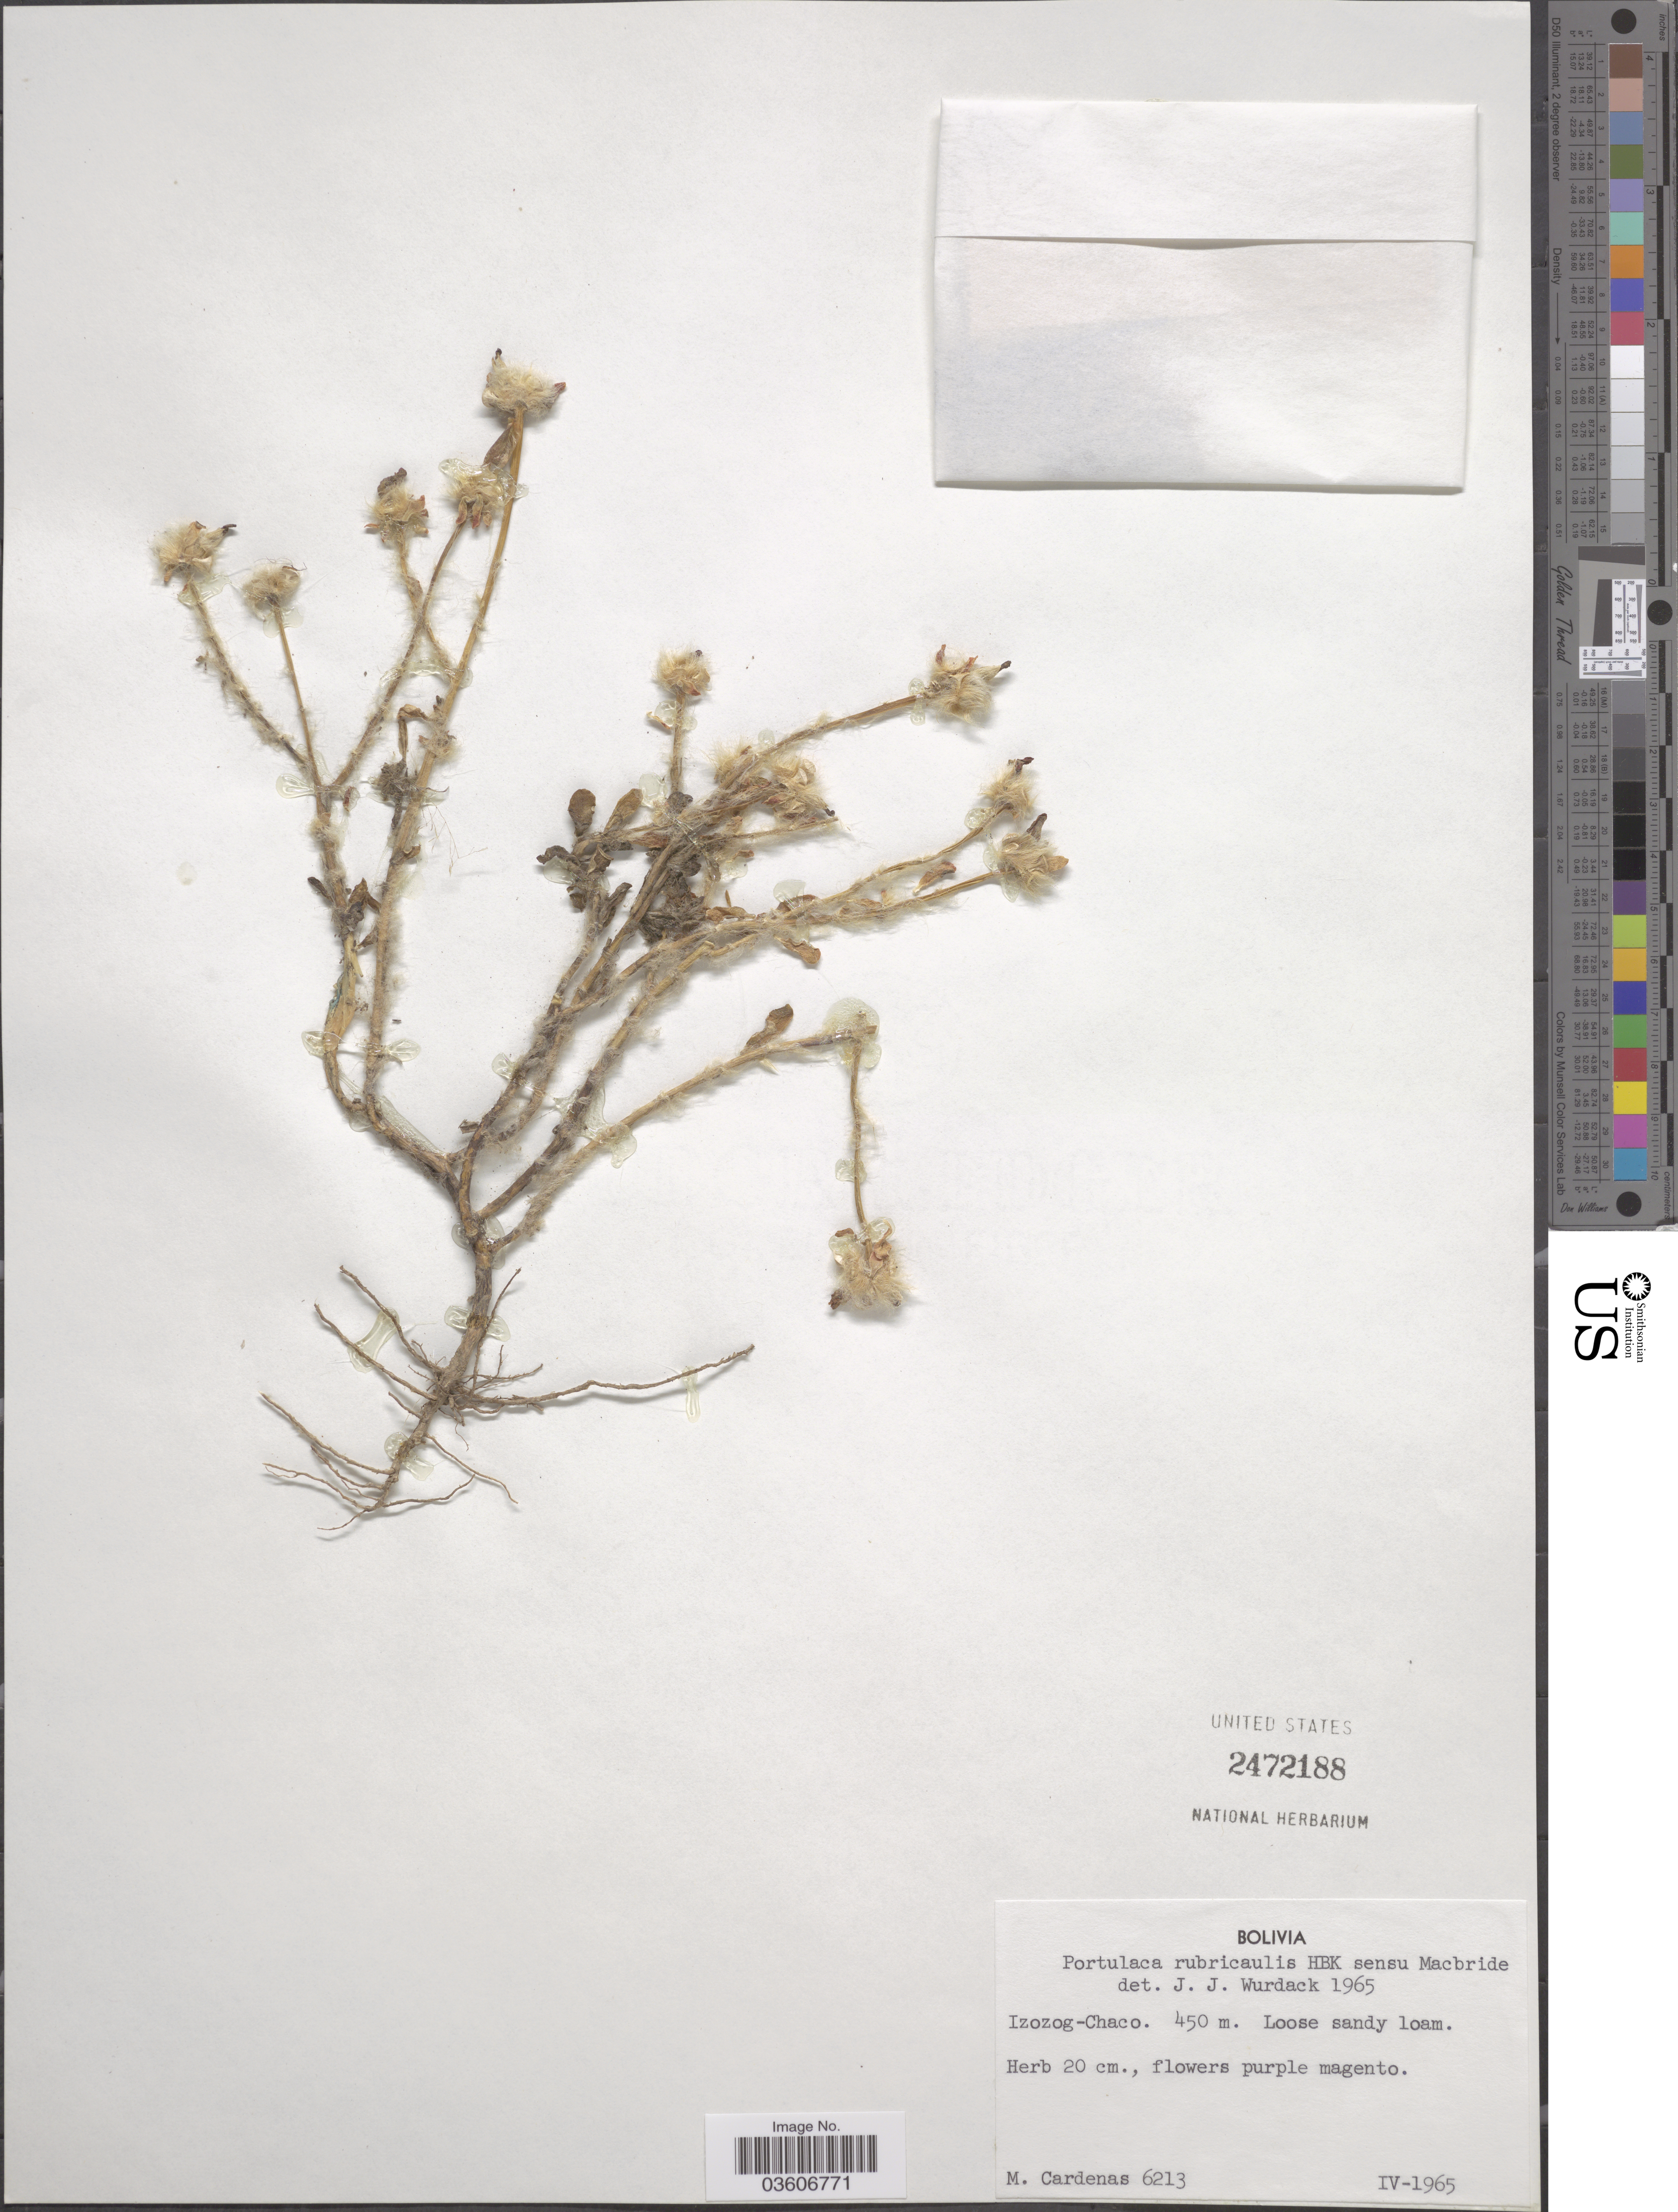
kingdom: Plantae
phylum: Tracheophyta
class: Magnoliopsida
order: Caryophyllales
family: Portulacaceae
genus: Portulaca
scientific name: Portulaca rubricaulis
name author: Kunth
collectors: M. Cárdenas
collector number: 6213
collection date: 1965-04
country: Bolivia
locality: Izozog-Chaco.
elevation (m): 450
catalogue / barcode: US 2472188